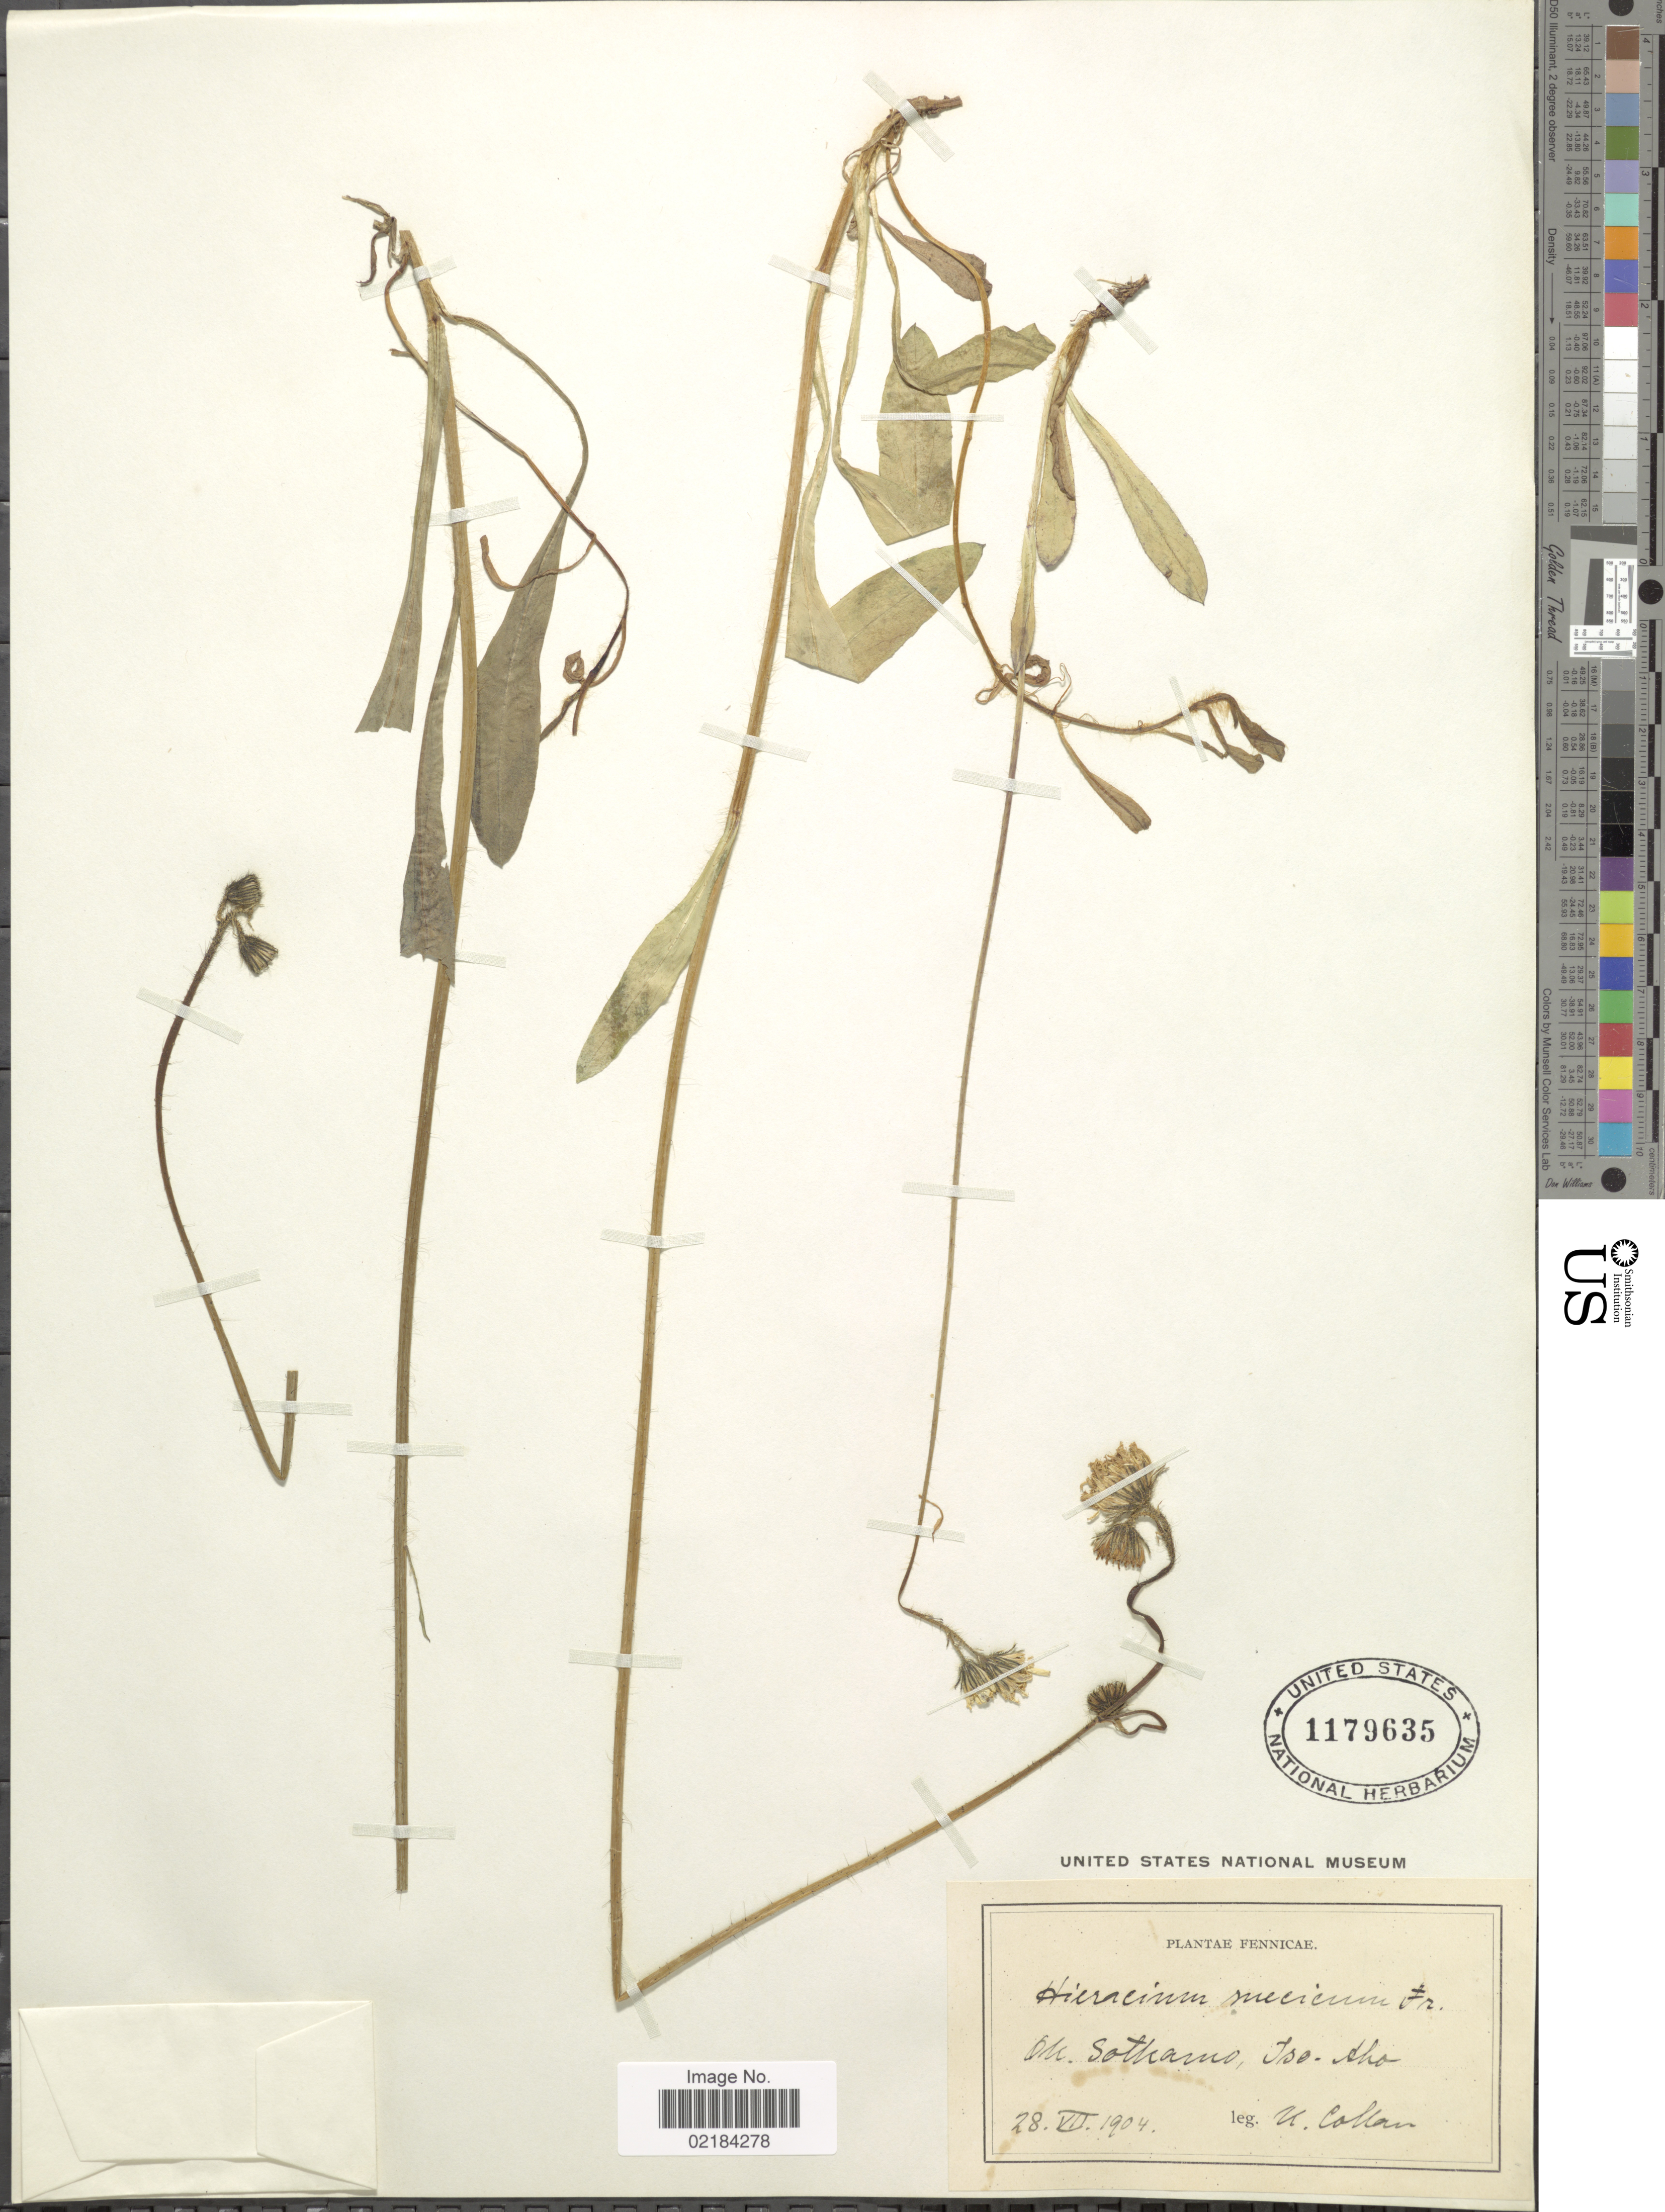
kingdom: Plantae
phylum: Tracheophyta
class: Magnoliopsida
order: Asterales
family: Asteraceae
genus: Pilosella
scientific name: Pilosella dubia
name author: (L.) F.W. Schultz & Sch. Bip.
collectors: K. Collan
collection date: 1904-07-28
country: Finland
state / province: Kainuu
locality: Sotkamo, Iso-Aho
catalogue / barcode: US 1179635